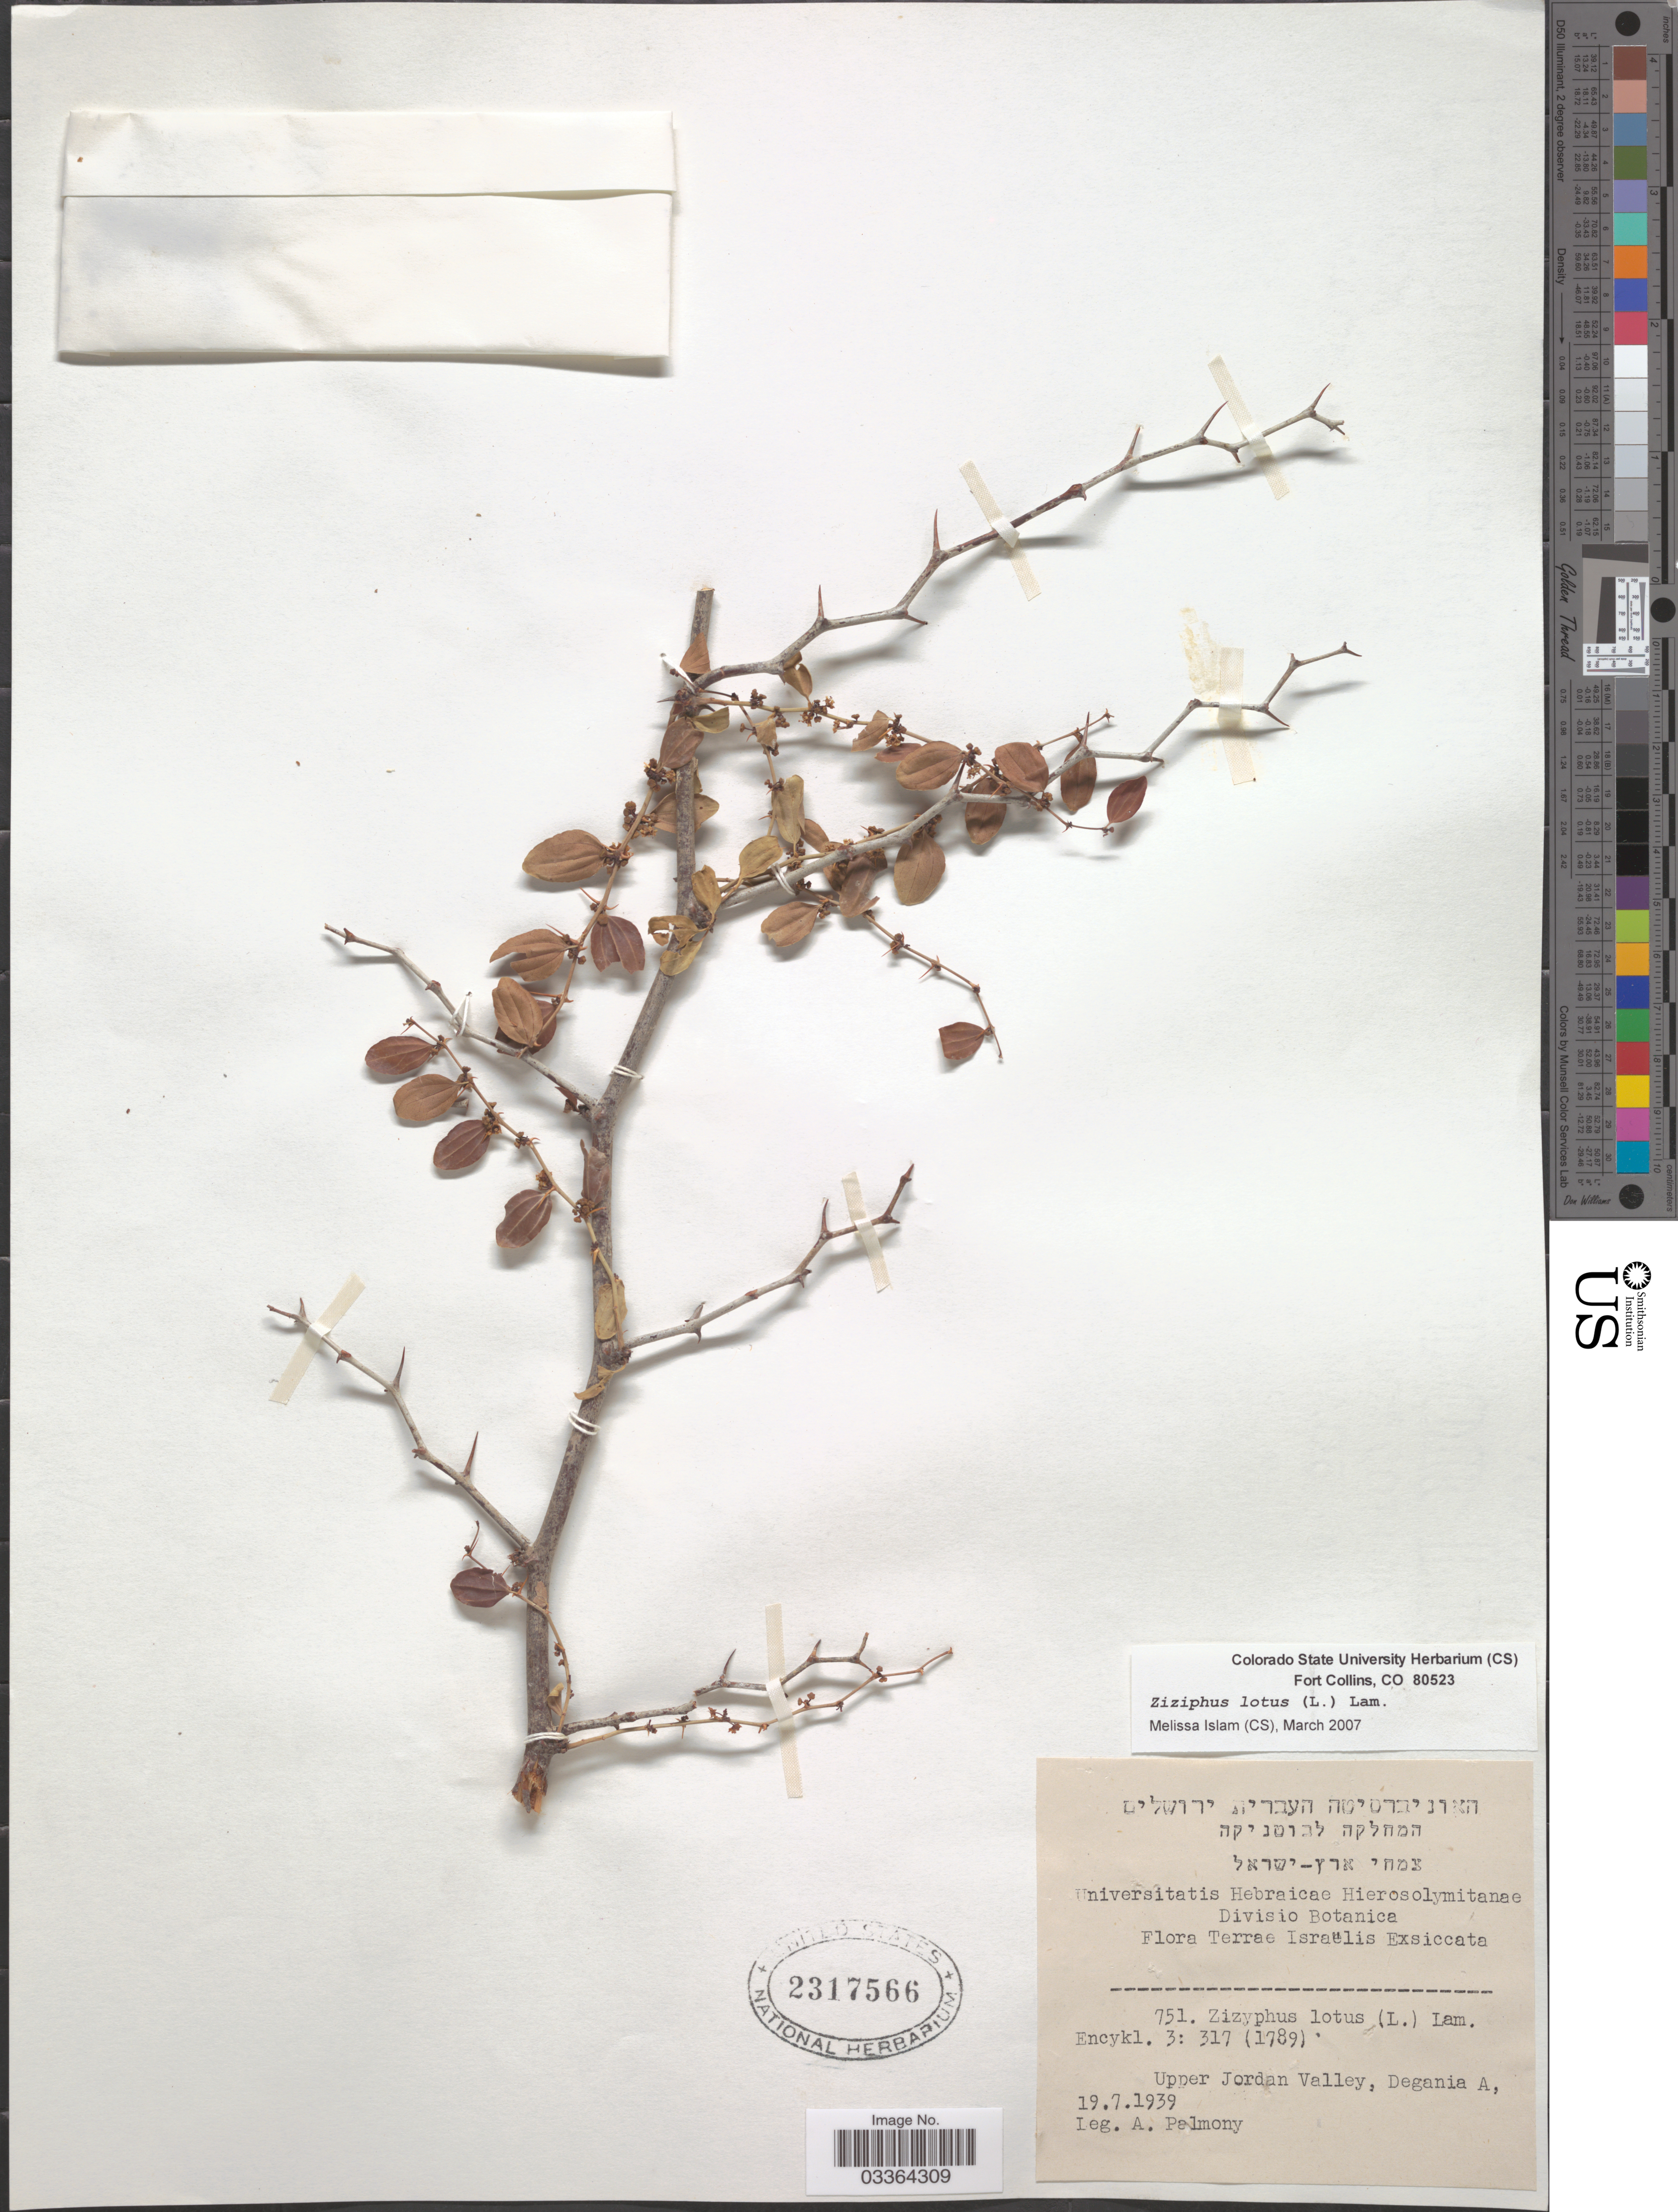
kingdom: Plantae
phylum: Tracheophyta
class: Magnoliopsida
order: Rosales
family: Rhamnaceae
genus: Ziziphus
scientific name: Ziziphus lotus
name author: (L.) Lam.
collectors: A. Palmony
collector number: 751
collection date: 1939-07-19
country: Israel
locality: Upper Jordan Valley, Degania A.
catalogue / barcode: US 2317566